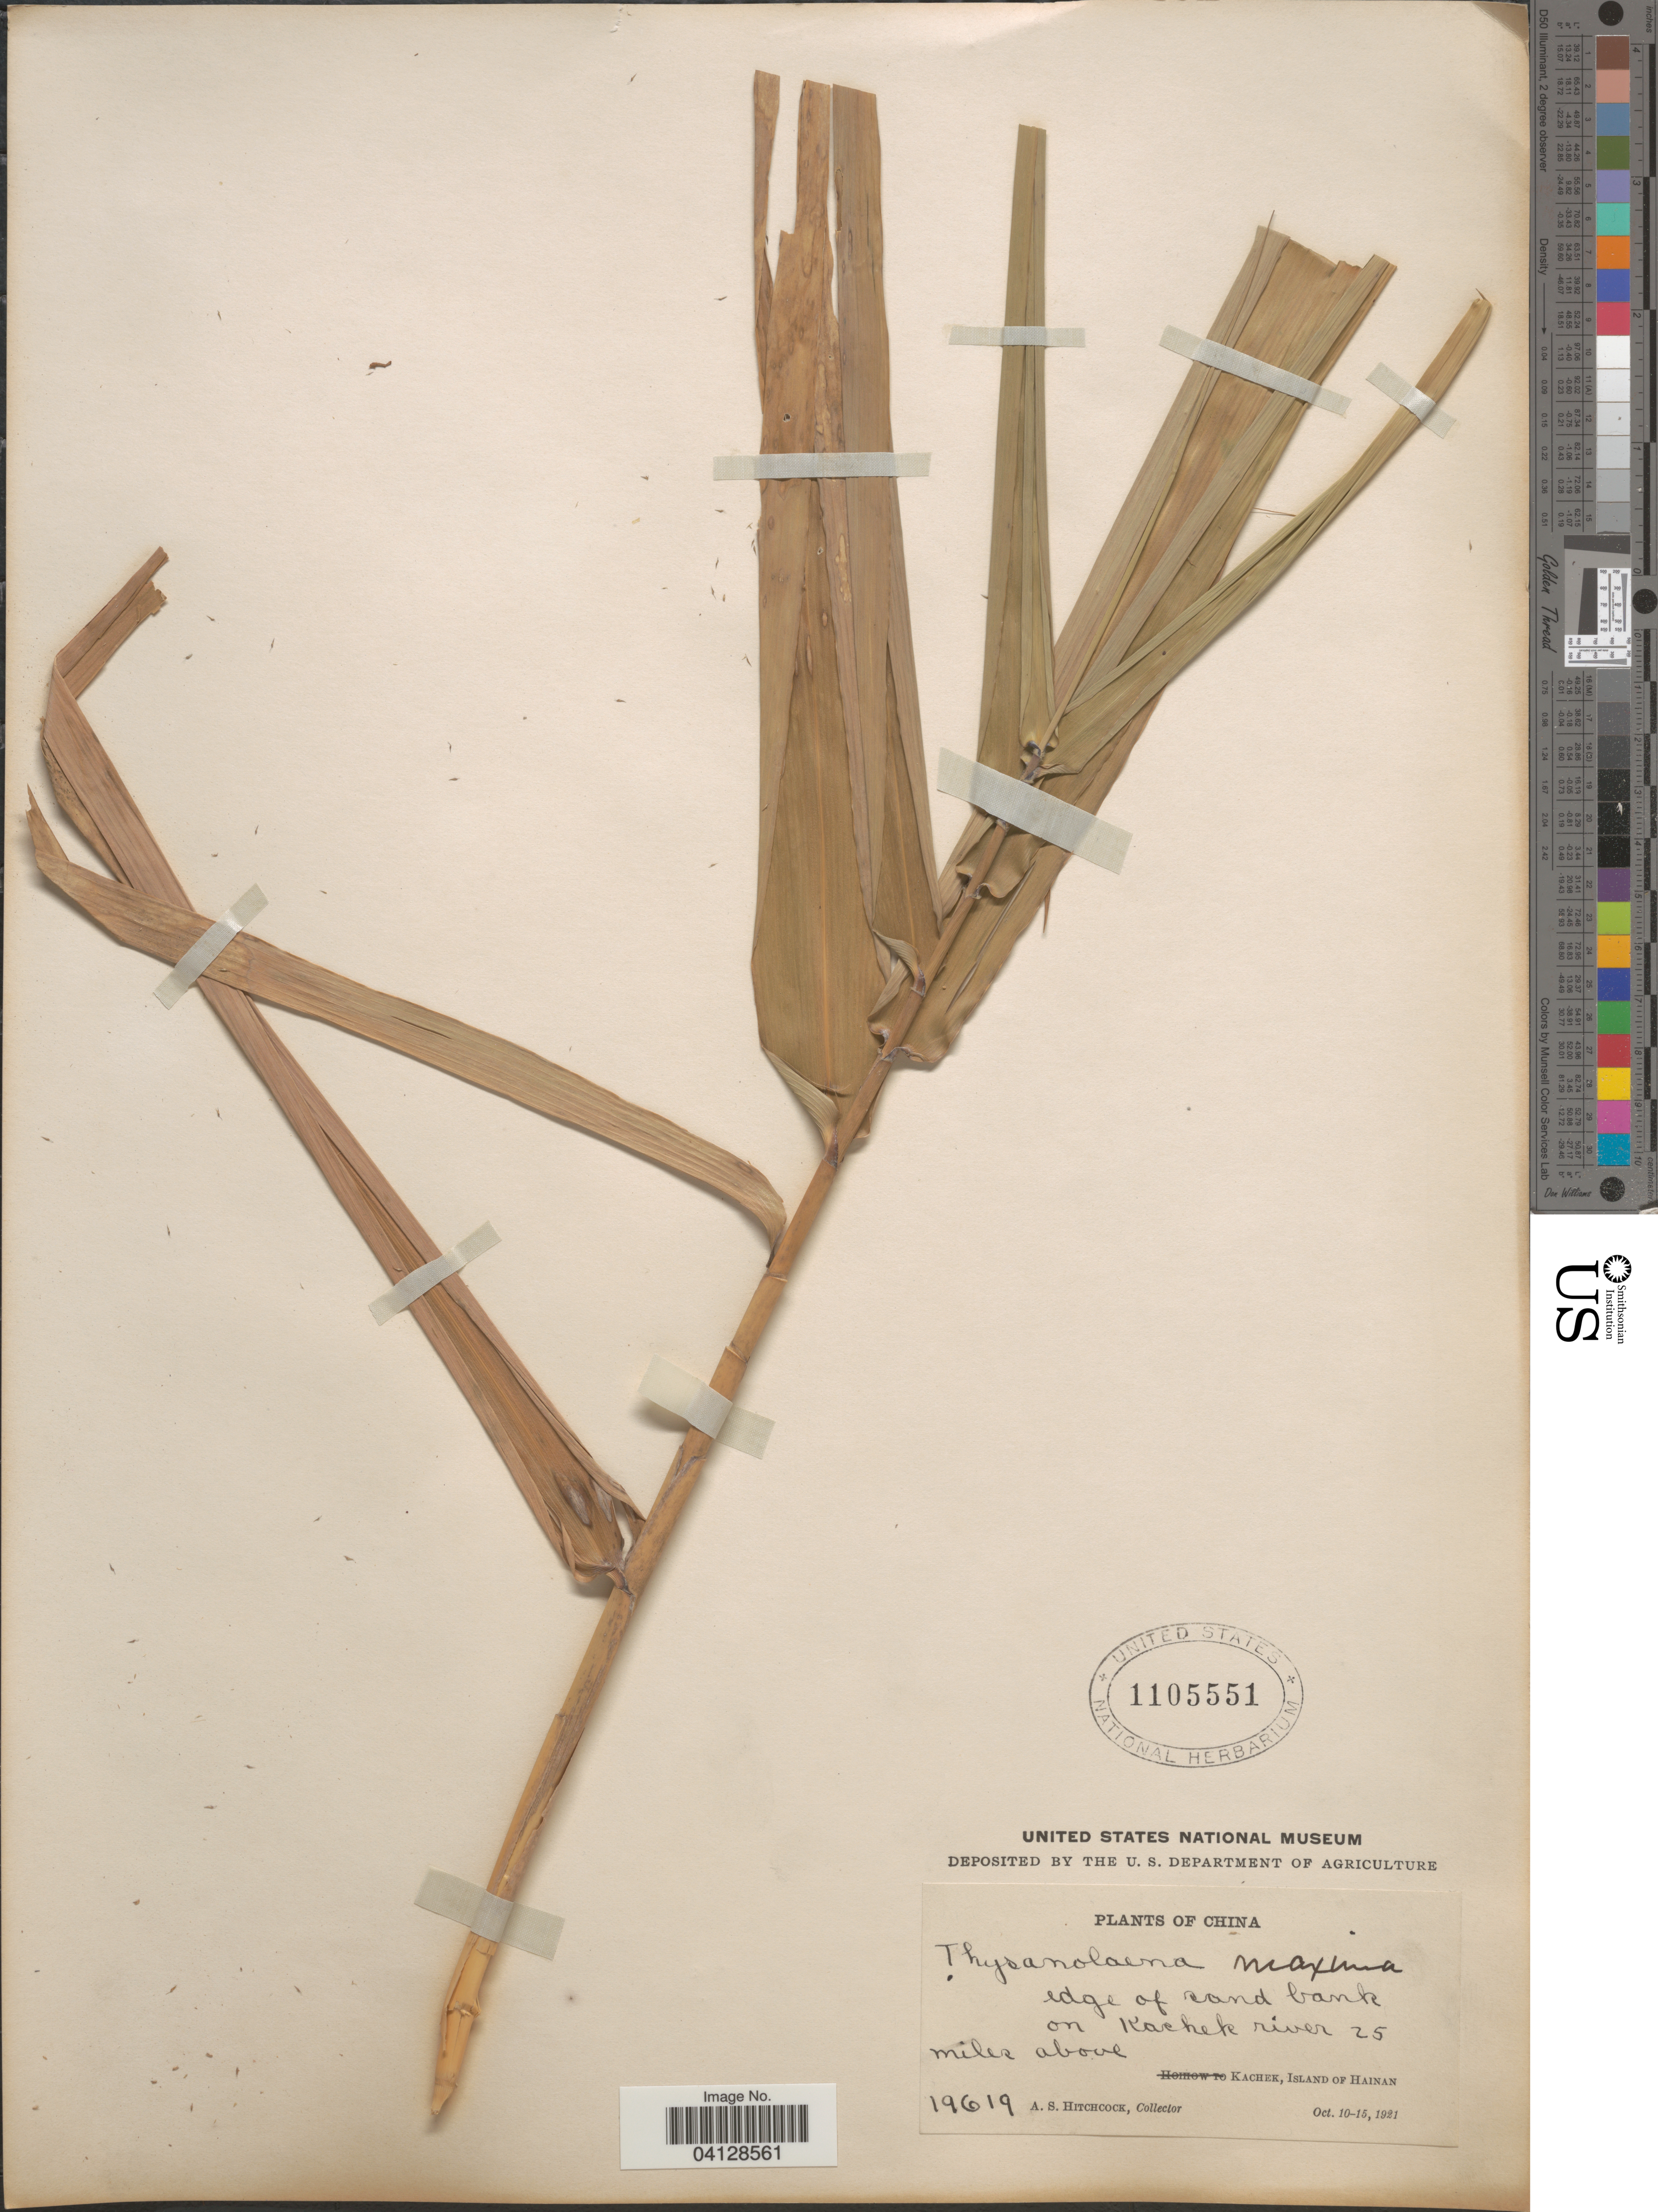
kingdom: Plantae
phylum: Tracheophyta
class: Liliopsida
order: Poales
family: Poaceae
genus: Thysanolaena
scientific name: Thysanolaena maxima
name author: (Roxb.) Kuntze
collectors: A. S. Hitchcock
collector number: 19619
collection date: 1921-10-10/1921-10-15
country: China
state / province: Hainan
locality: Edge of sand bank on Kachek river 25 miles above Kachek.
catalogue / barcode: US 1105551